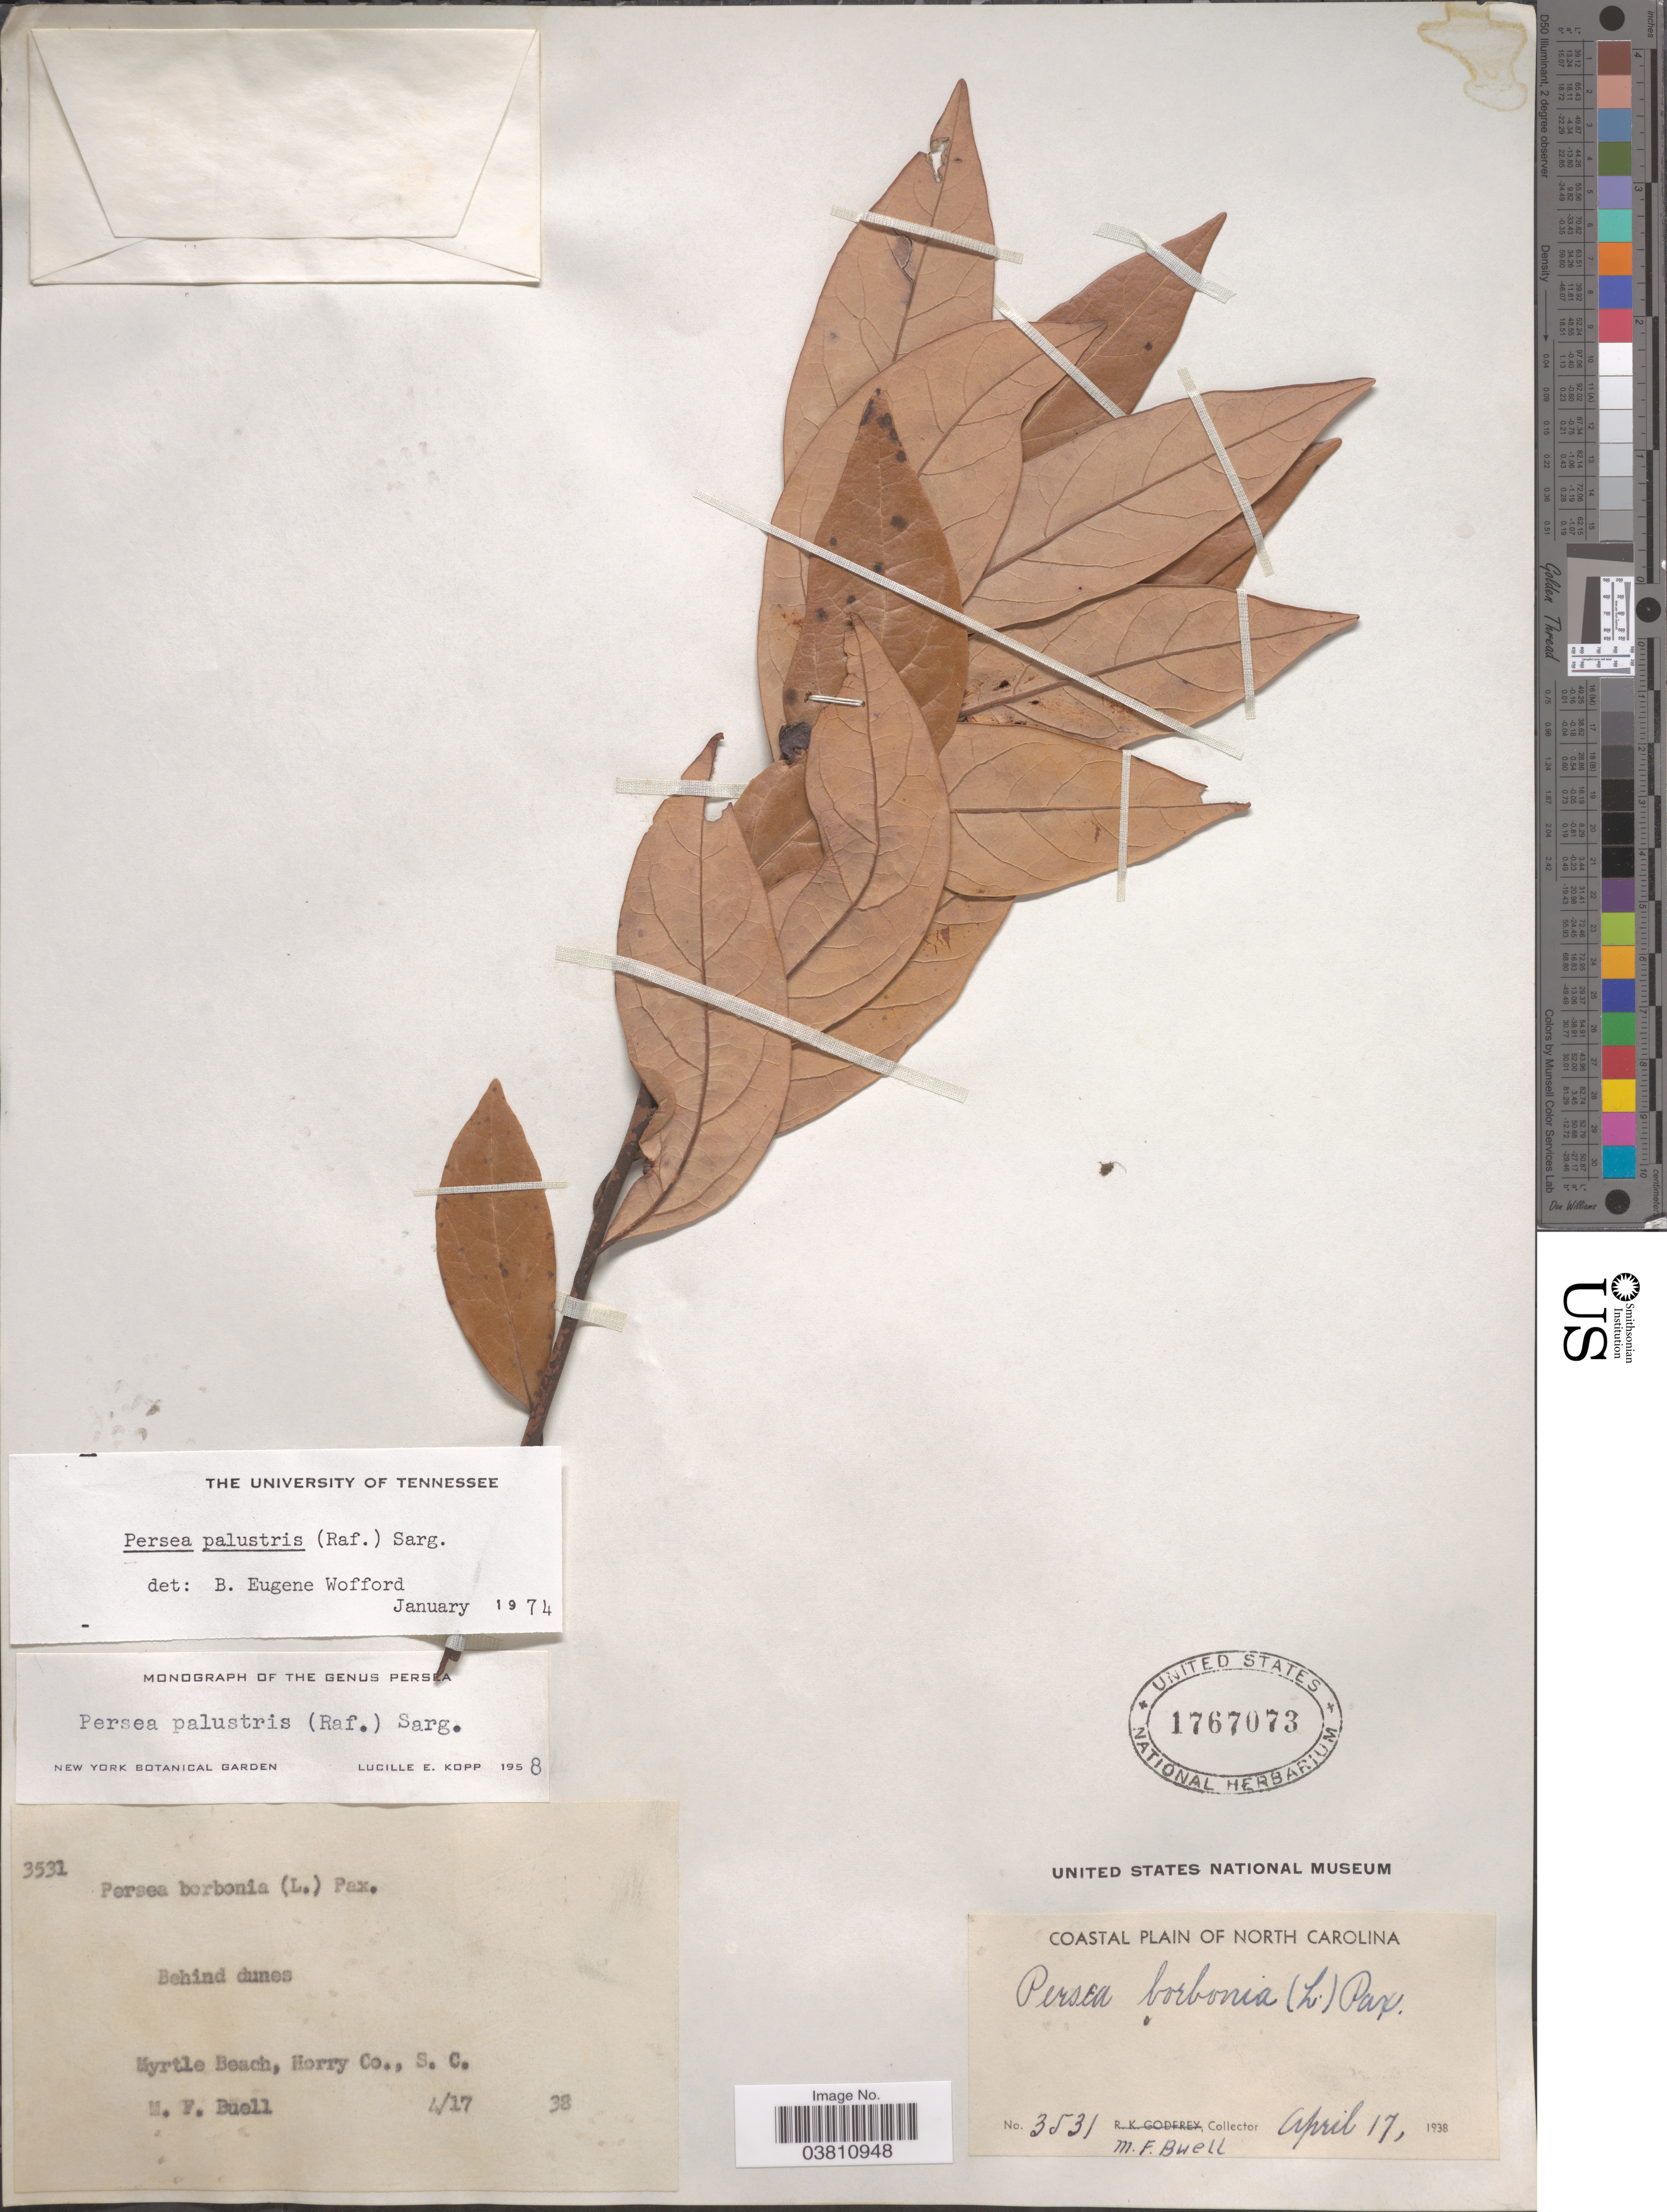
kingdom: Plantae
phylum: Tracheophyta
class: Magnoliopsida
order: Laurales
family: Lauraceae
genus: Persea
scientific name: Persea palustris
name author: (Raf.) Sarg.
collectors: M. Buell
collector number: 3531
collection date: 1938-04-17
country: United States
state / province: South Carolina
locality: Myrtle Beach, Herry Co.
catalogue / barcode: US 1767073